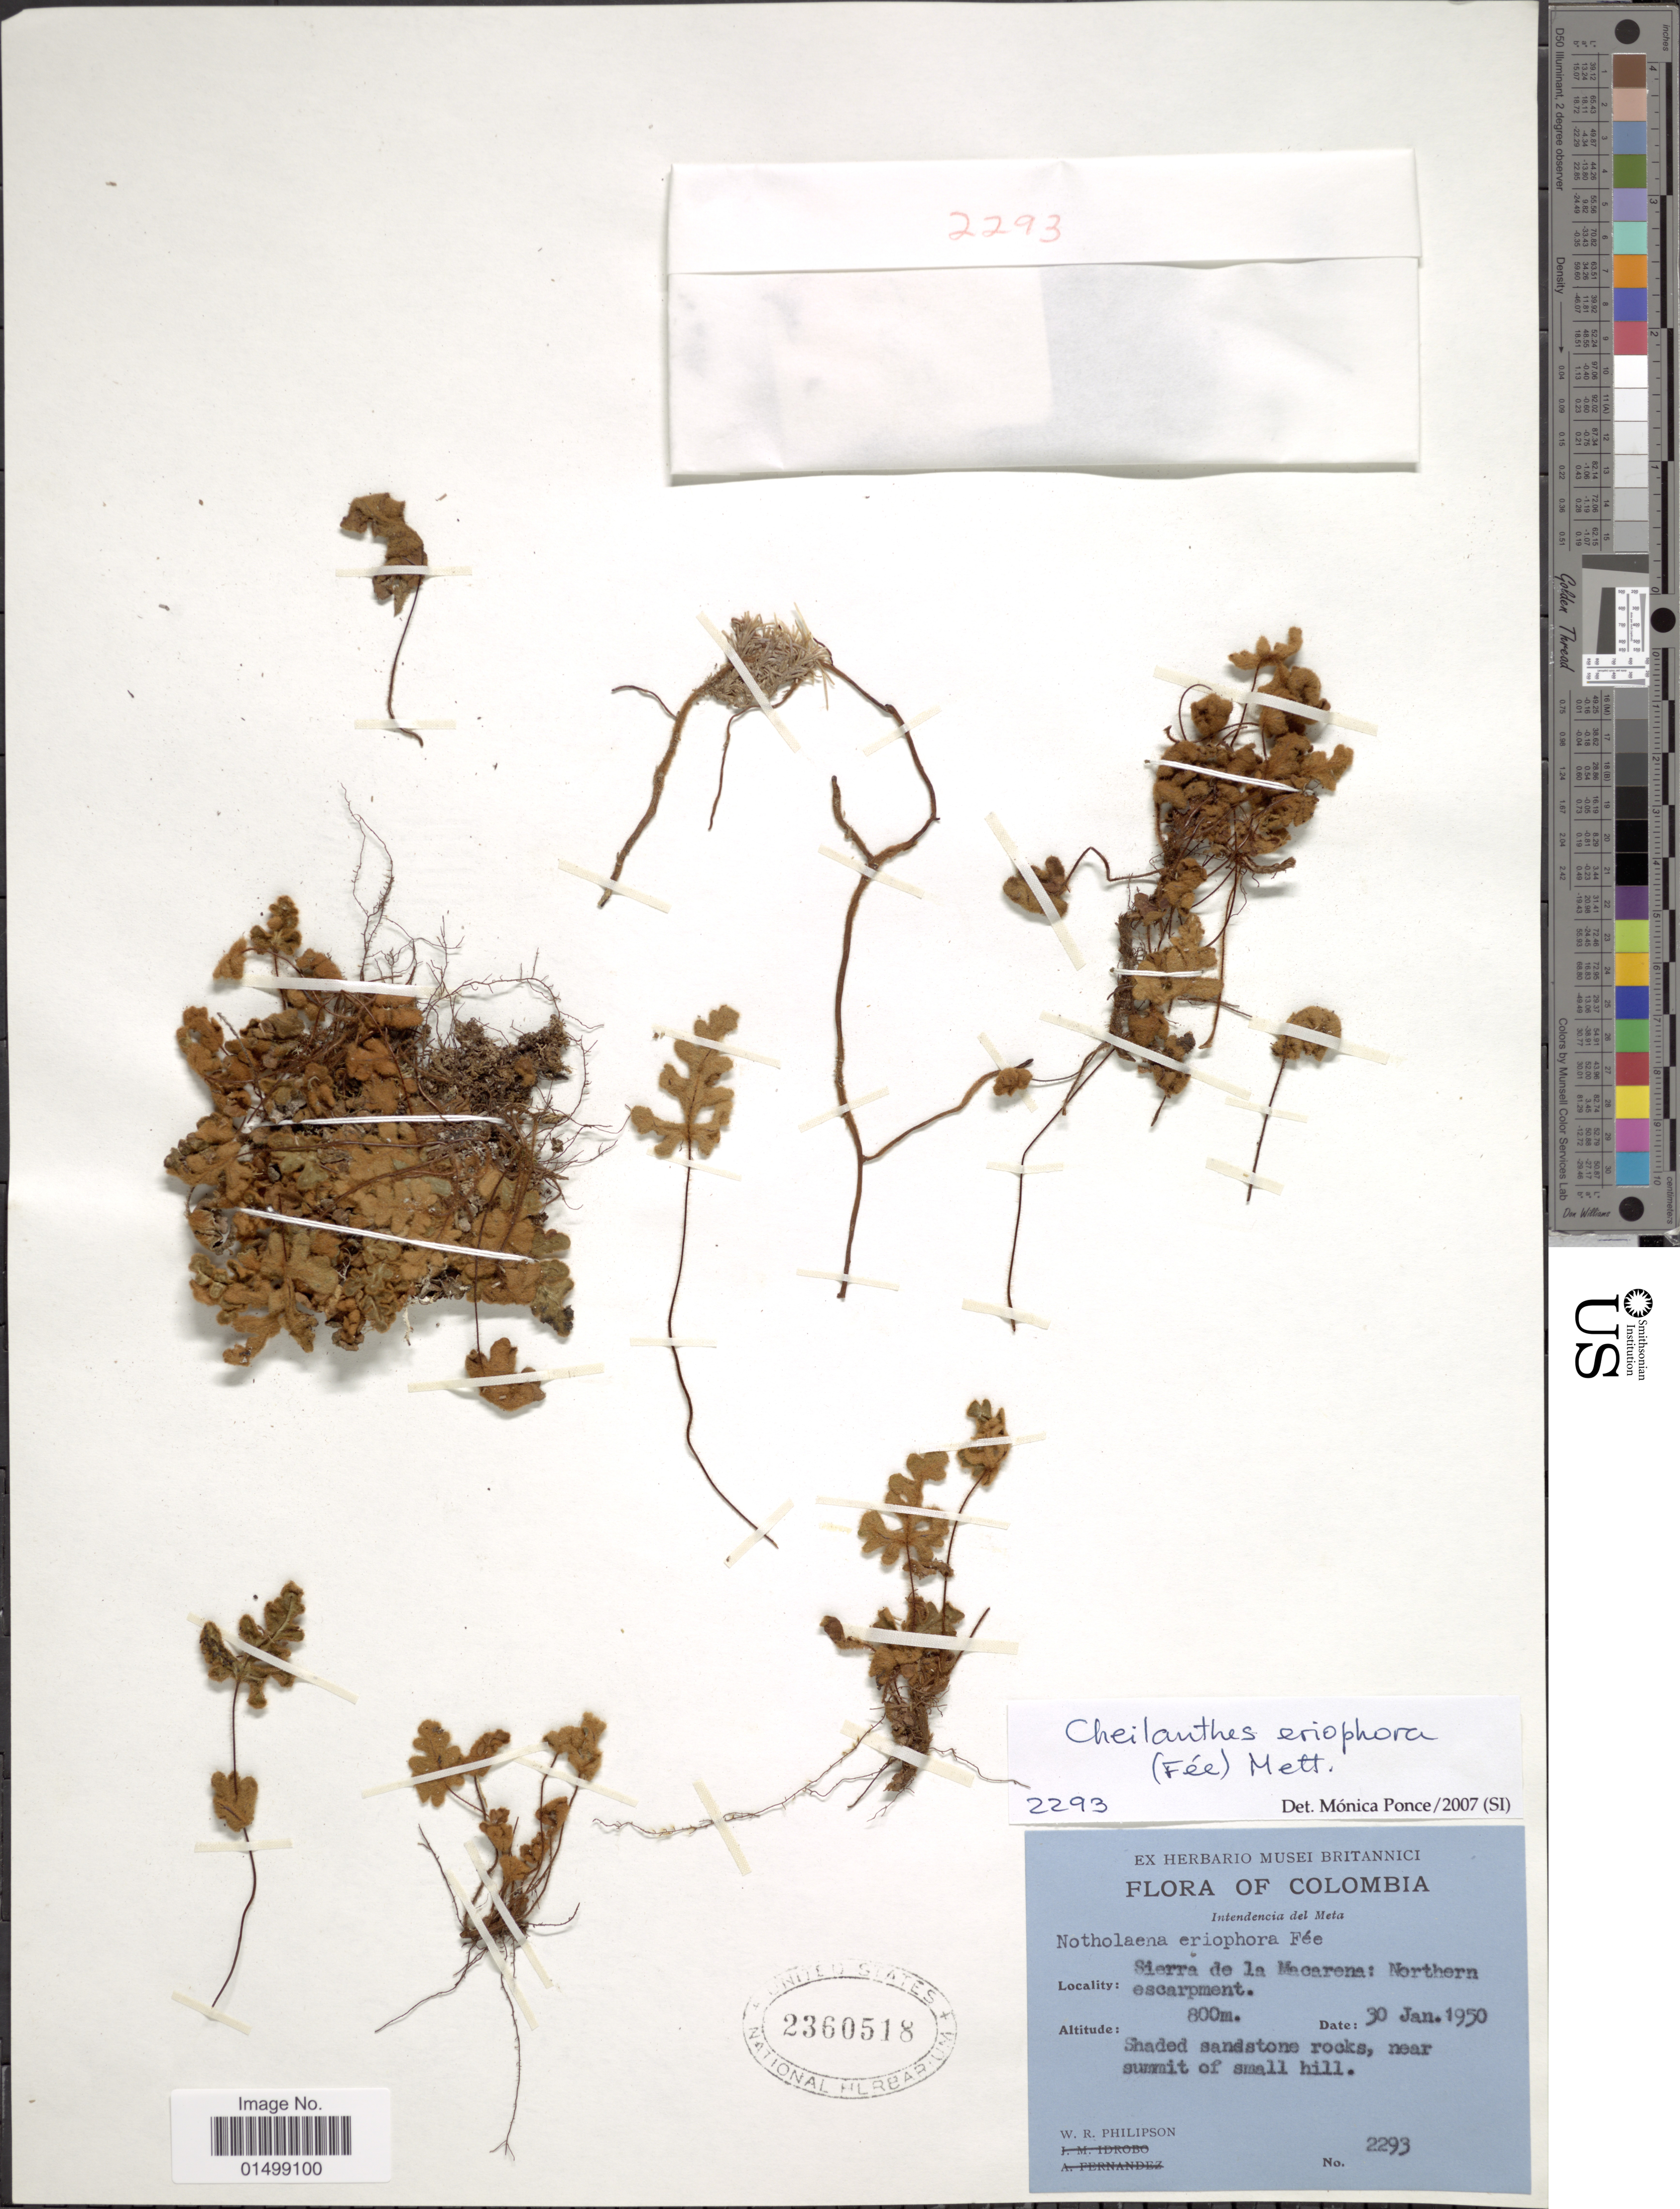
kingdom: Plantae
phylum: Tracheophyta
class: Polypodiopsida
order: Polypodiales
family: Pteridaceae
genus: Cheilanthes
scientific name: Cheilanthes eriophora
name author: (Fée) Mett.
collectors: W. R. Philipson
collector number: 2293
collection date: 1950-01-30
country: Colombia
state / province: Meta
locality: Intendencia del Meta, Sierra de la Macarena: Northern escarpment.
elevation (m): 800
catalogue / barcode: US 2360518